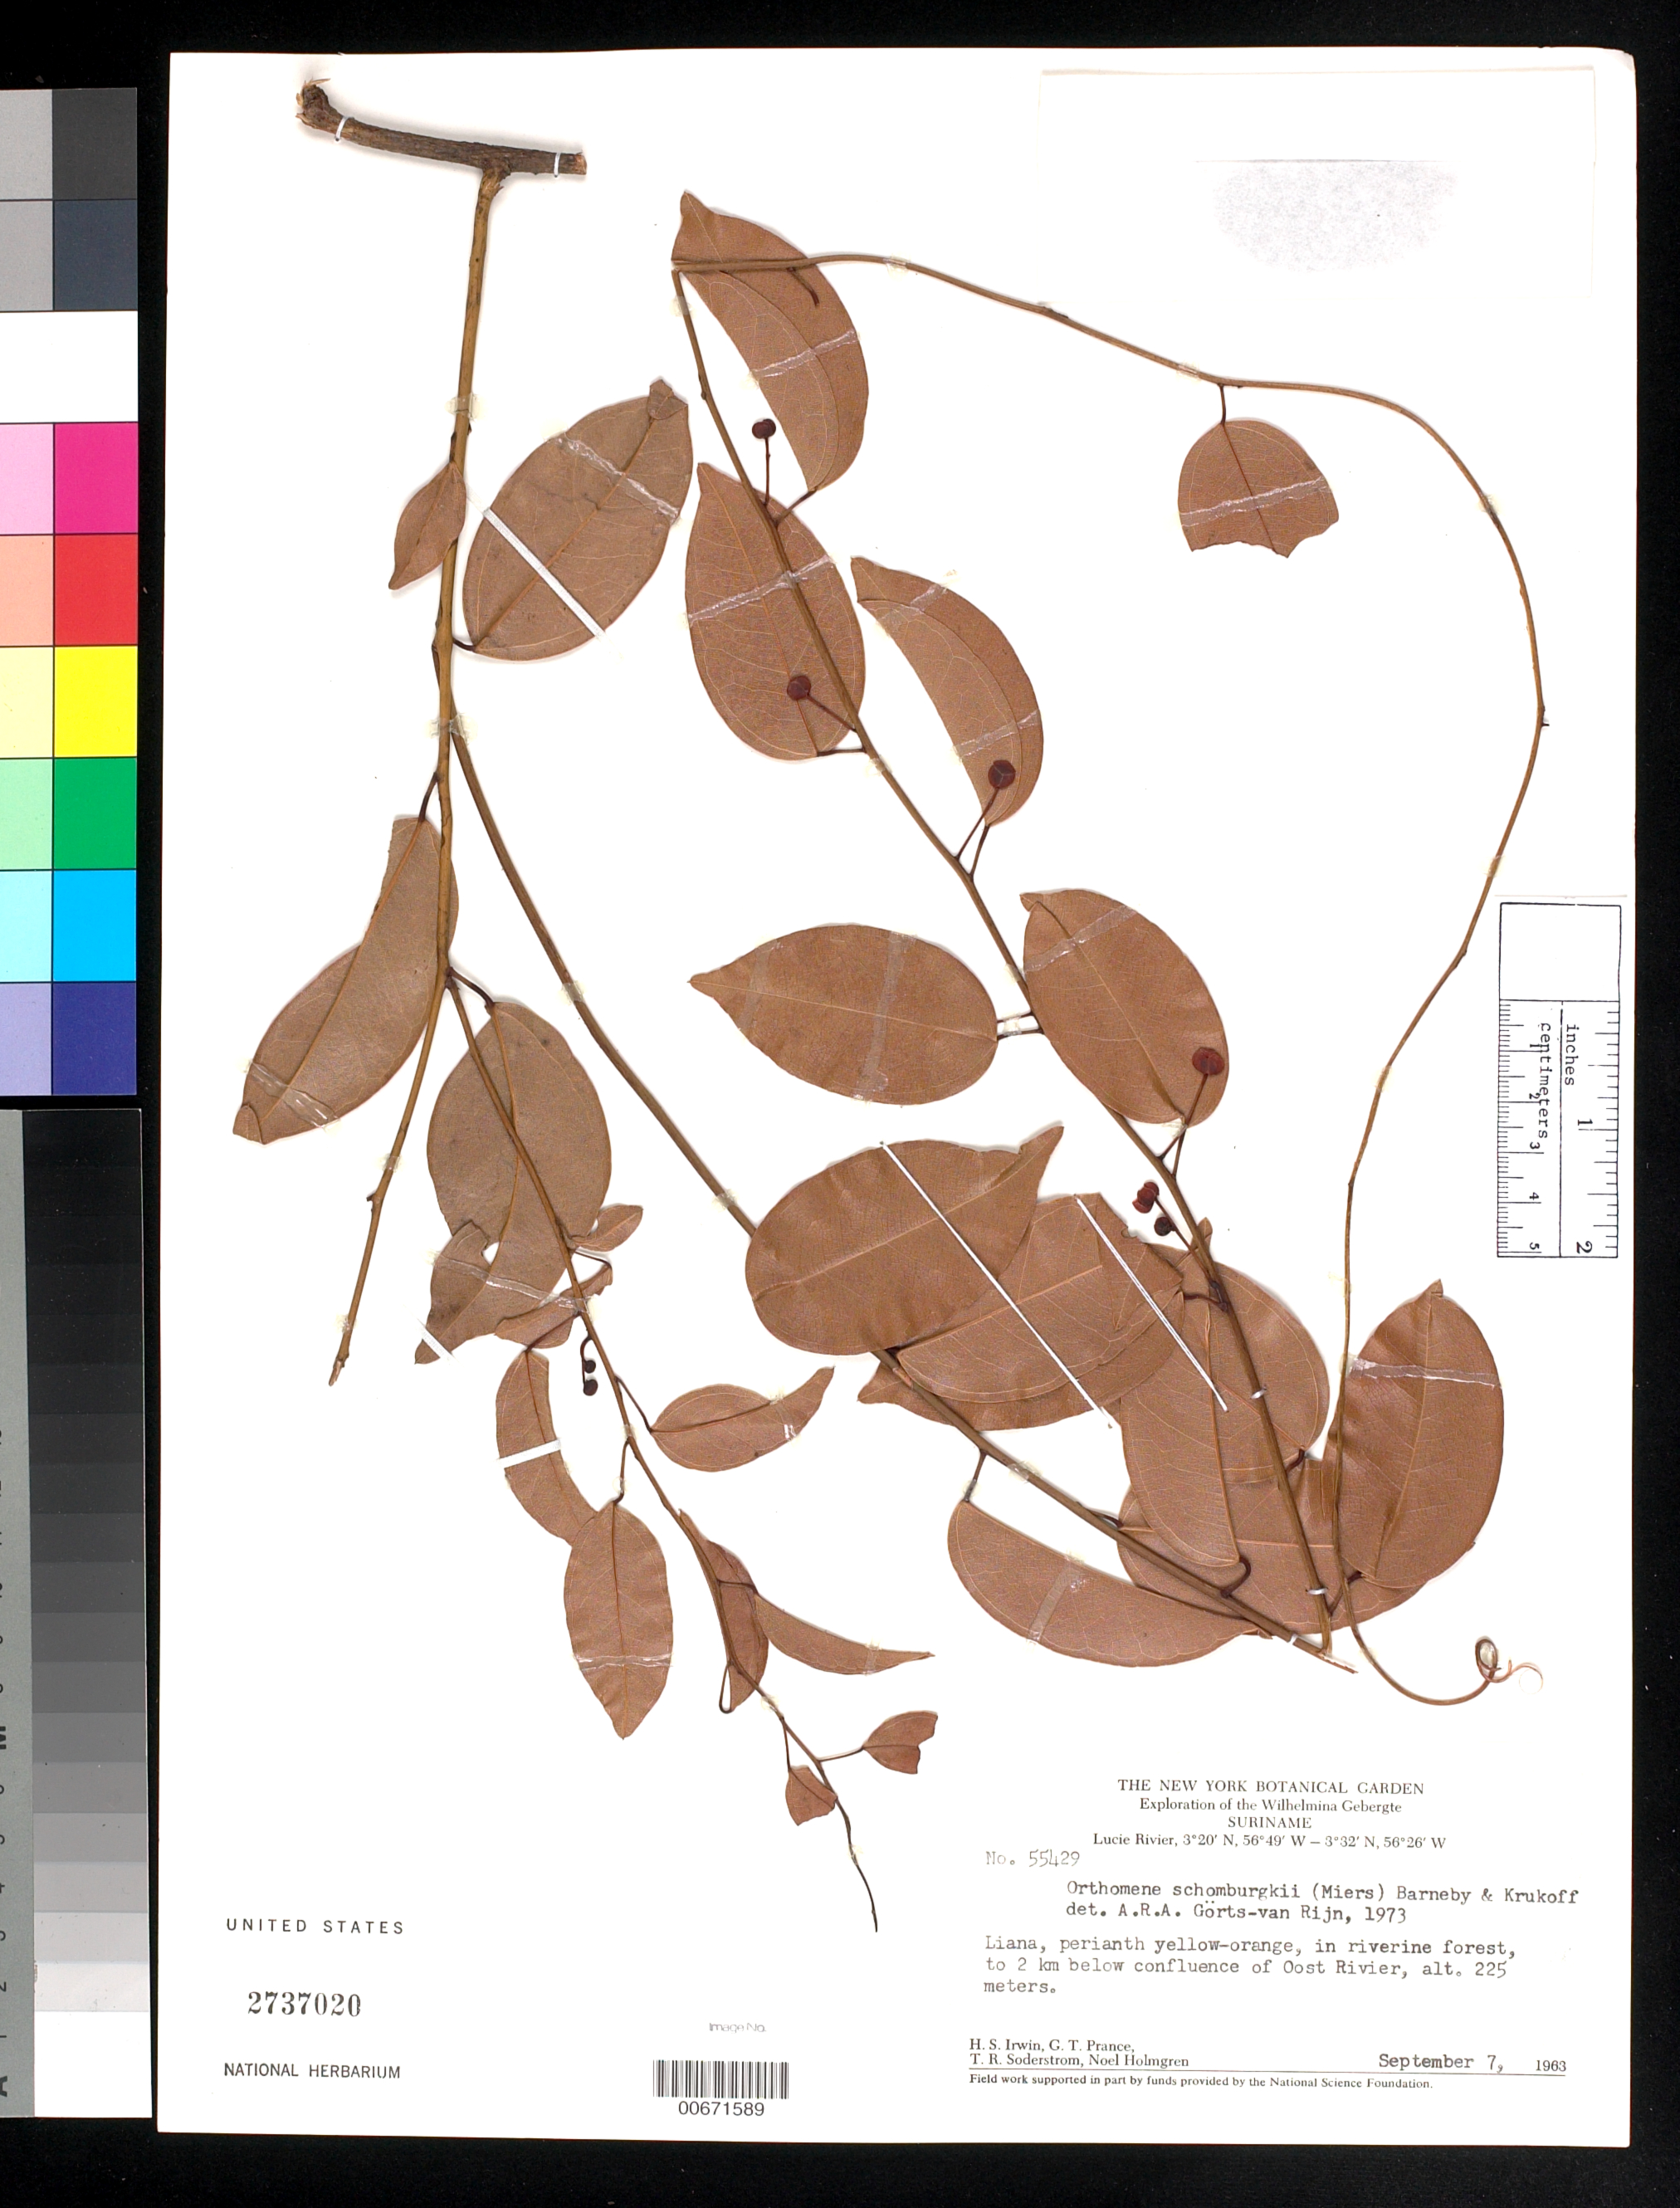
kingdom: Plantae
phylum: Tracheophyta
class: Magnoliopsida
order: Ranunculales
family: Menispermaceae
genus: Anomospermum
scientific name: Anomospermum schomburgkii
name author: Miers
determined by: Strong, Mark T., (BOT), Smithsonian Institution - National Museum of Natural History (UNITED STATES)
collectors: H. Irwin, G. T. Prance, T. R. Soderstrom & N. H. Holmgren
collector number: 55429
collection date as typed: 7-Sep-63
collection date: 1963-09-07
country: Suriname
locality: Lucie R., 2 km below confl. with Oost R., Wilhelmina Gebergte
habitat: Riverine forest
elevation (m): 225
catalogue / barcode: US 2737020